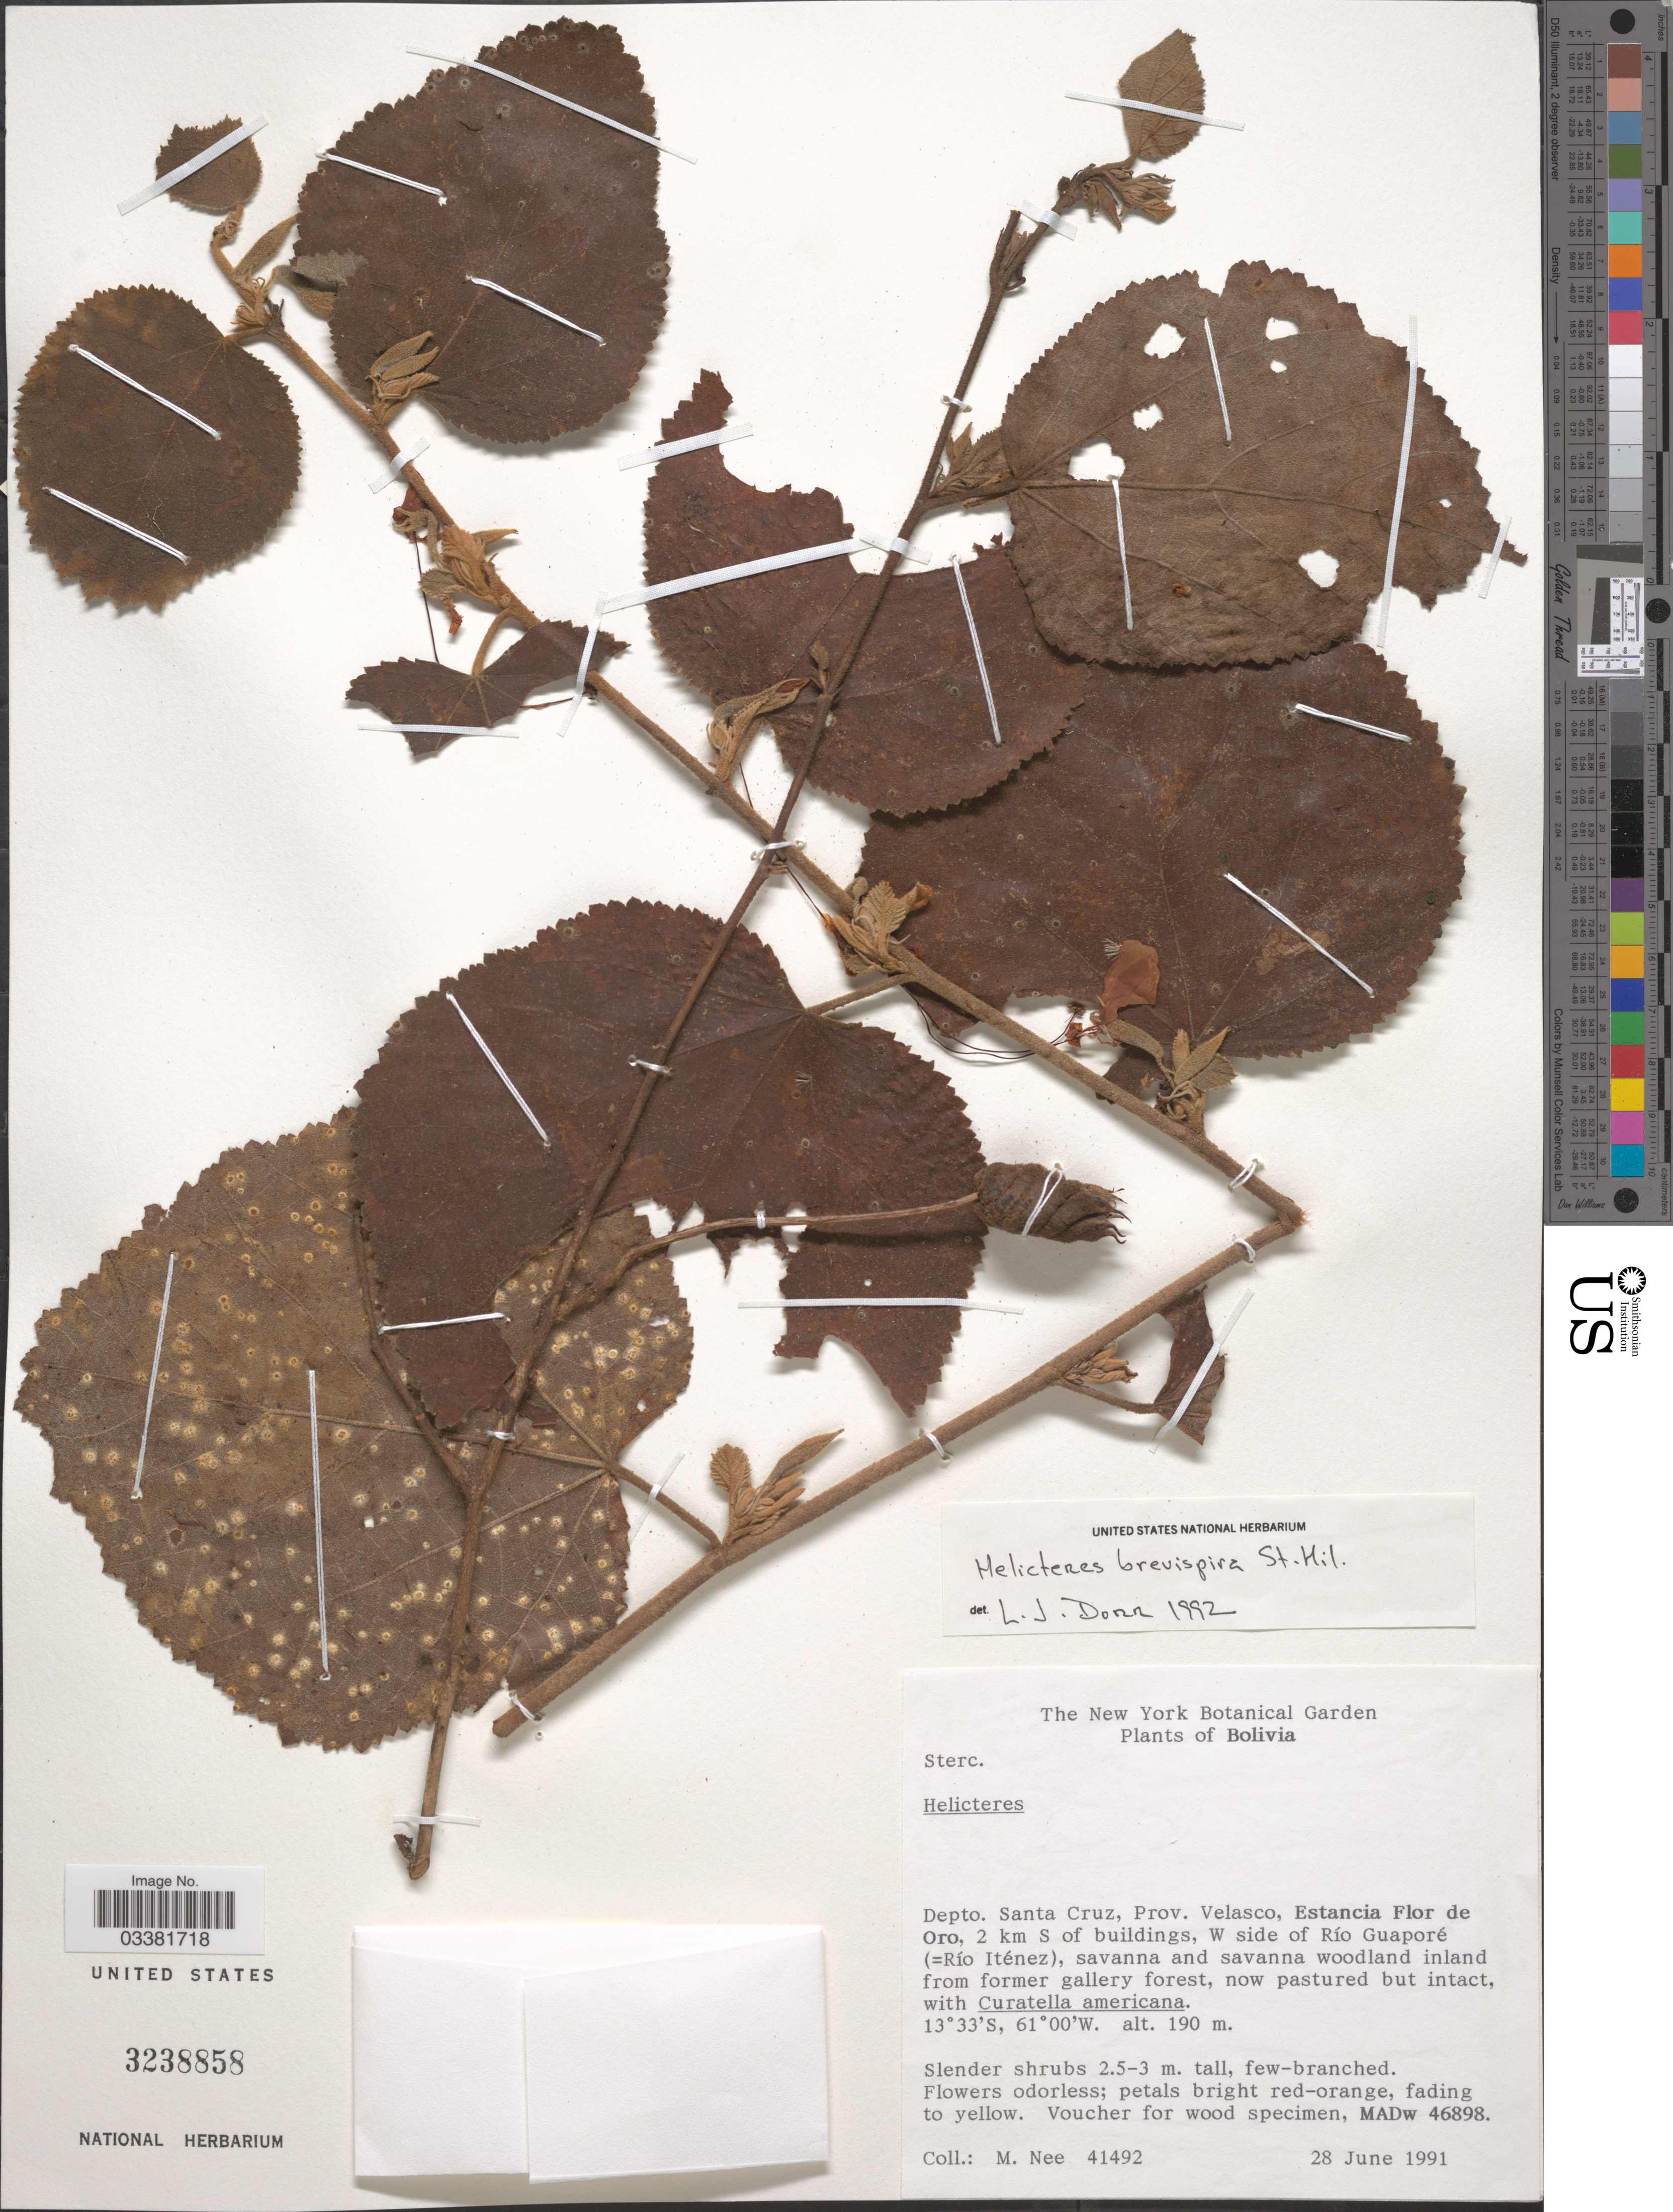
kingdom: Plantae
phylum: Tracheophyta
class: Magnoliopsida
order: Malvales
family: Malvaceae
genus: Helicteres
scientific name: Helicteres brevispira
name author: A. St.-Hil.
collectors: M. Nee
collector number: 41492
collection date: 1991-06-28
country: Bolivia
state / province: Santa Cruz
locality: Depto. Santa Cruz, Prov. Velasco, Estancia Flor de Oro, 2 km S of buildings, W side of Río Guaporé (=Río Iténez).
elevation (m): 190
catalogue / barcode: US 3238858